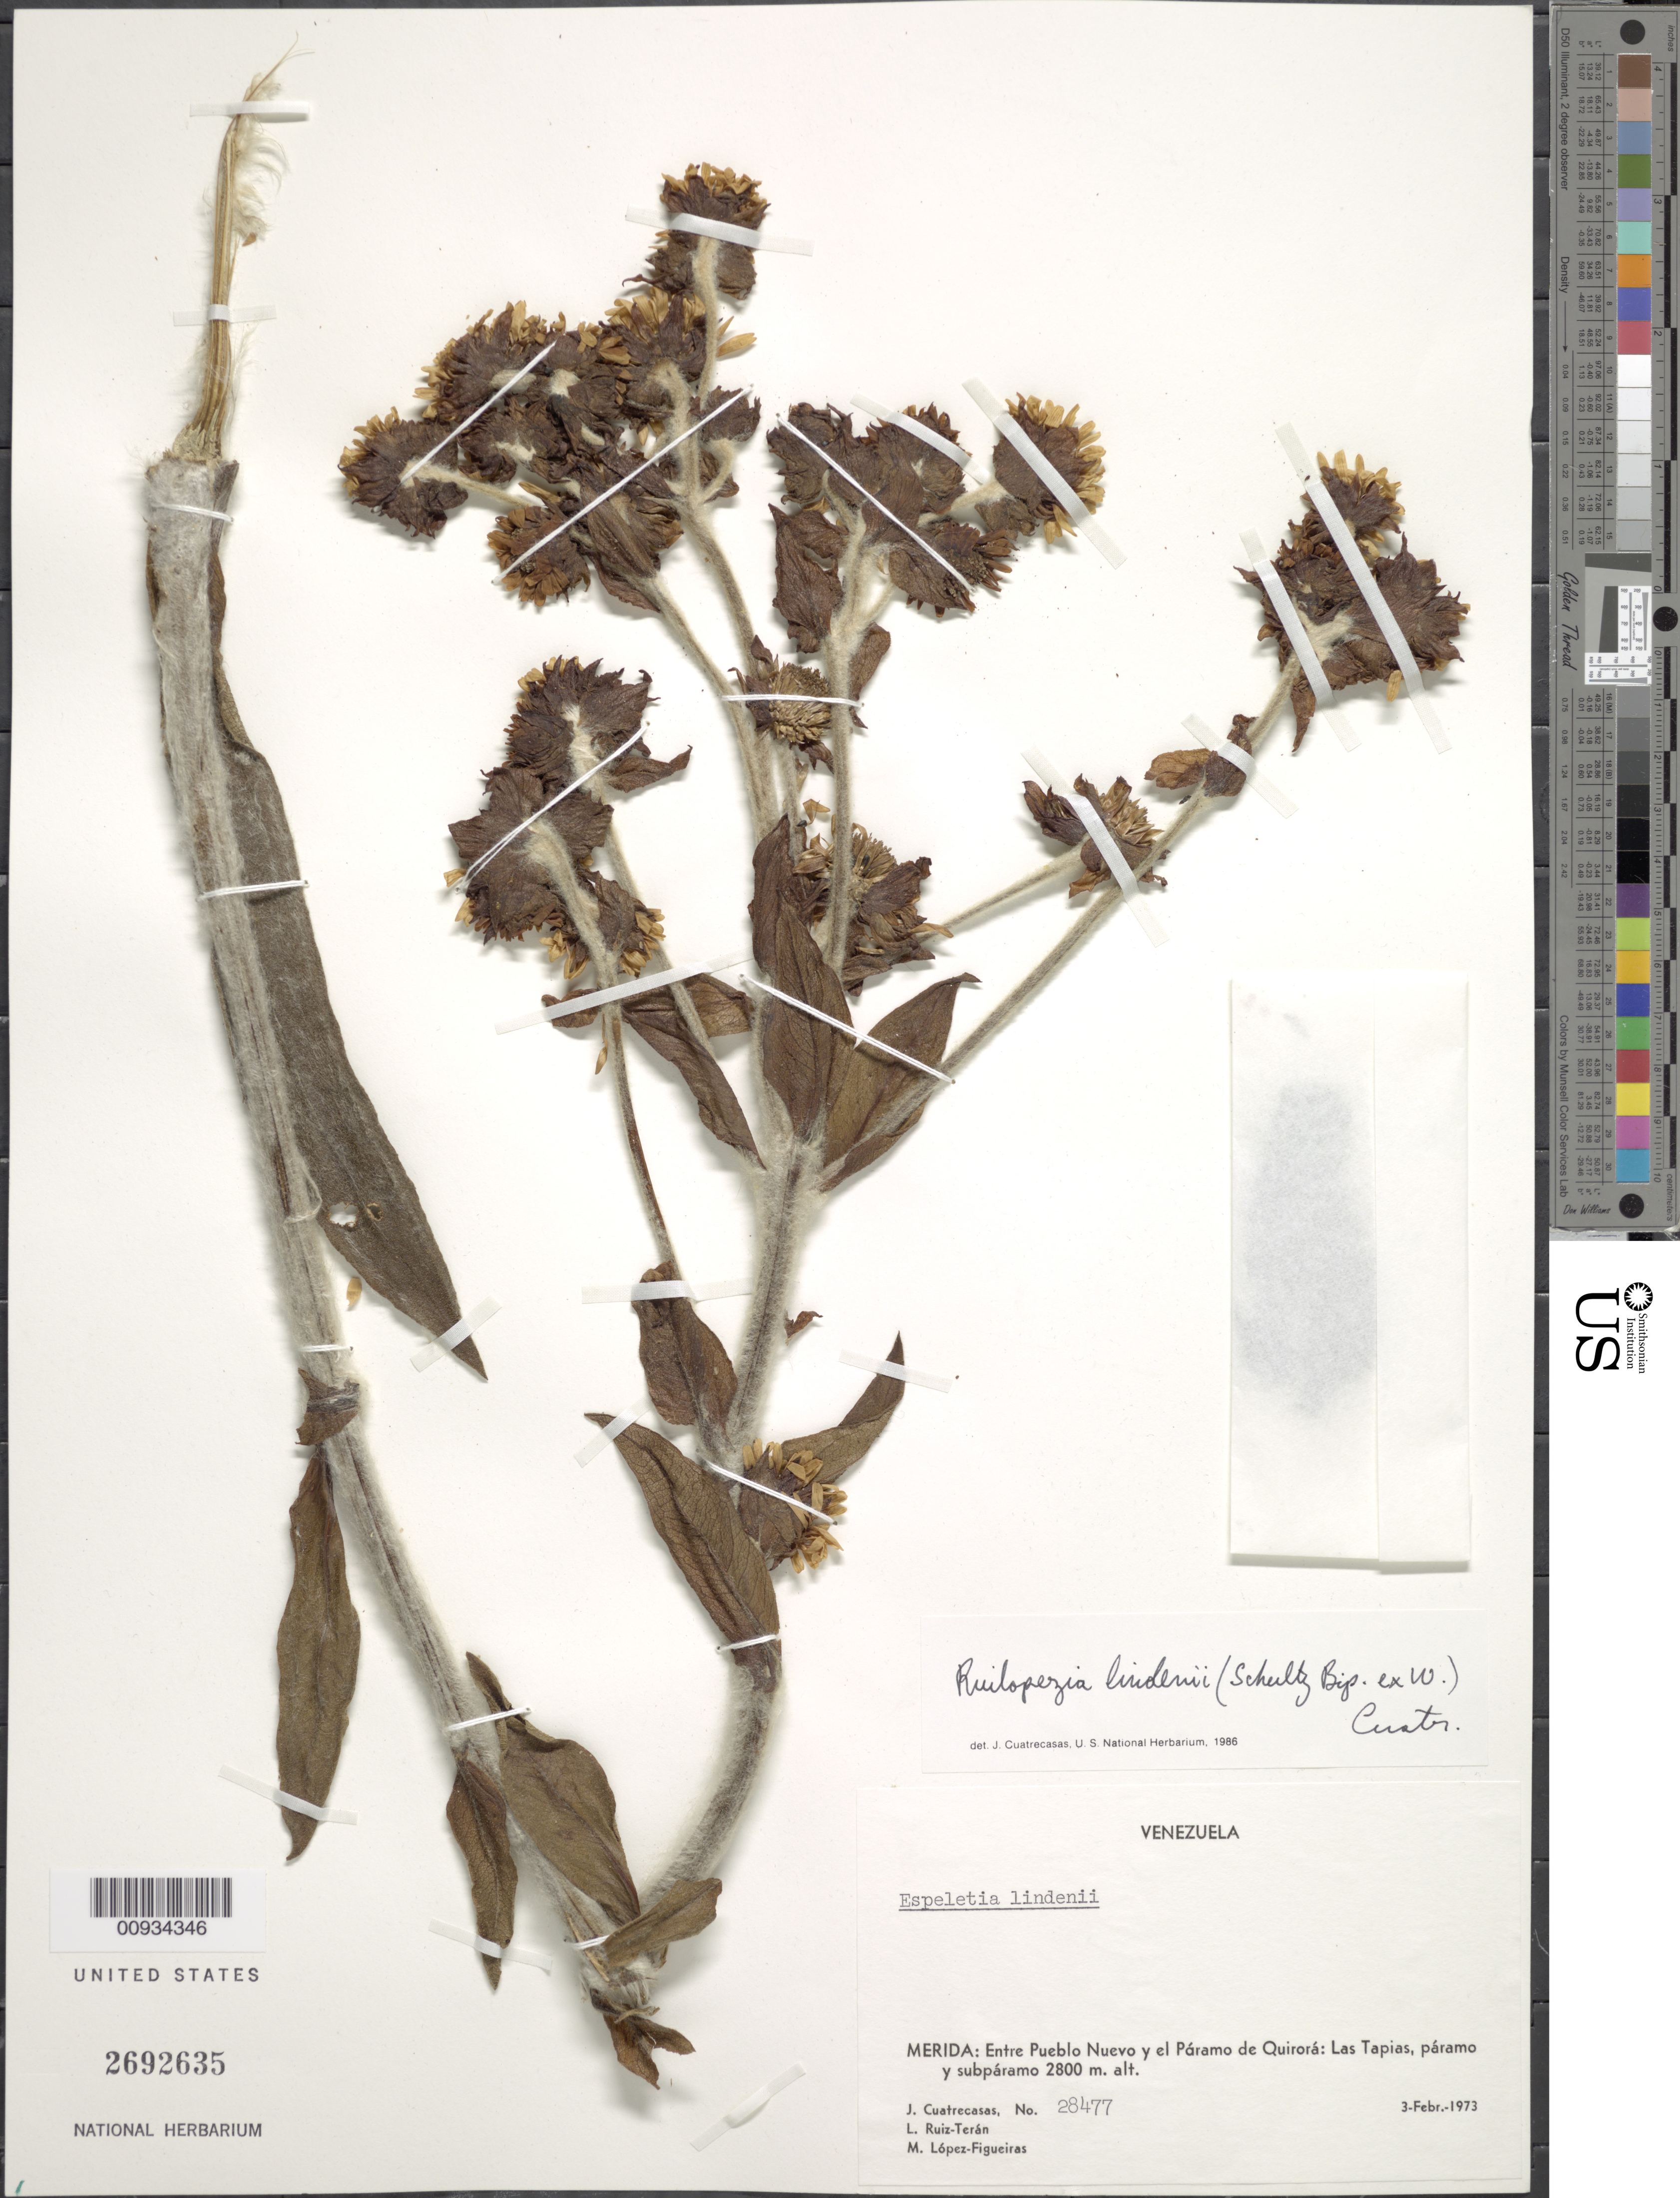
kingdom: Plantae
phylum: Tracheophyta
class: Magnoliopsida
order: Asterales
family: Asteraceae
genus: Ruilopezia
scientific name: Ruilopezia lindenii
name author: (Sch. Bip. ex Wedd.) Cuatrec.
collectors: J. Cuatrecasas, L. E. Ruíz-Terán & M. López Figueiras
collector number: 28477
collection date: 1973-02-03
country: Venezuela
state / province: Mérida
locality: Entre Pueblo Nuevo y el Paramo de Quirora, Las Tapias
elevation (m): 2800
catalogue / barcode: US 2692635